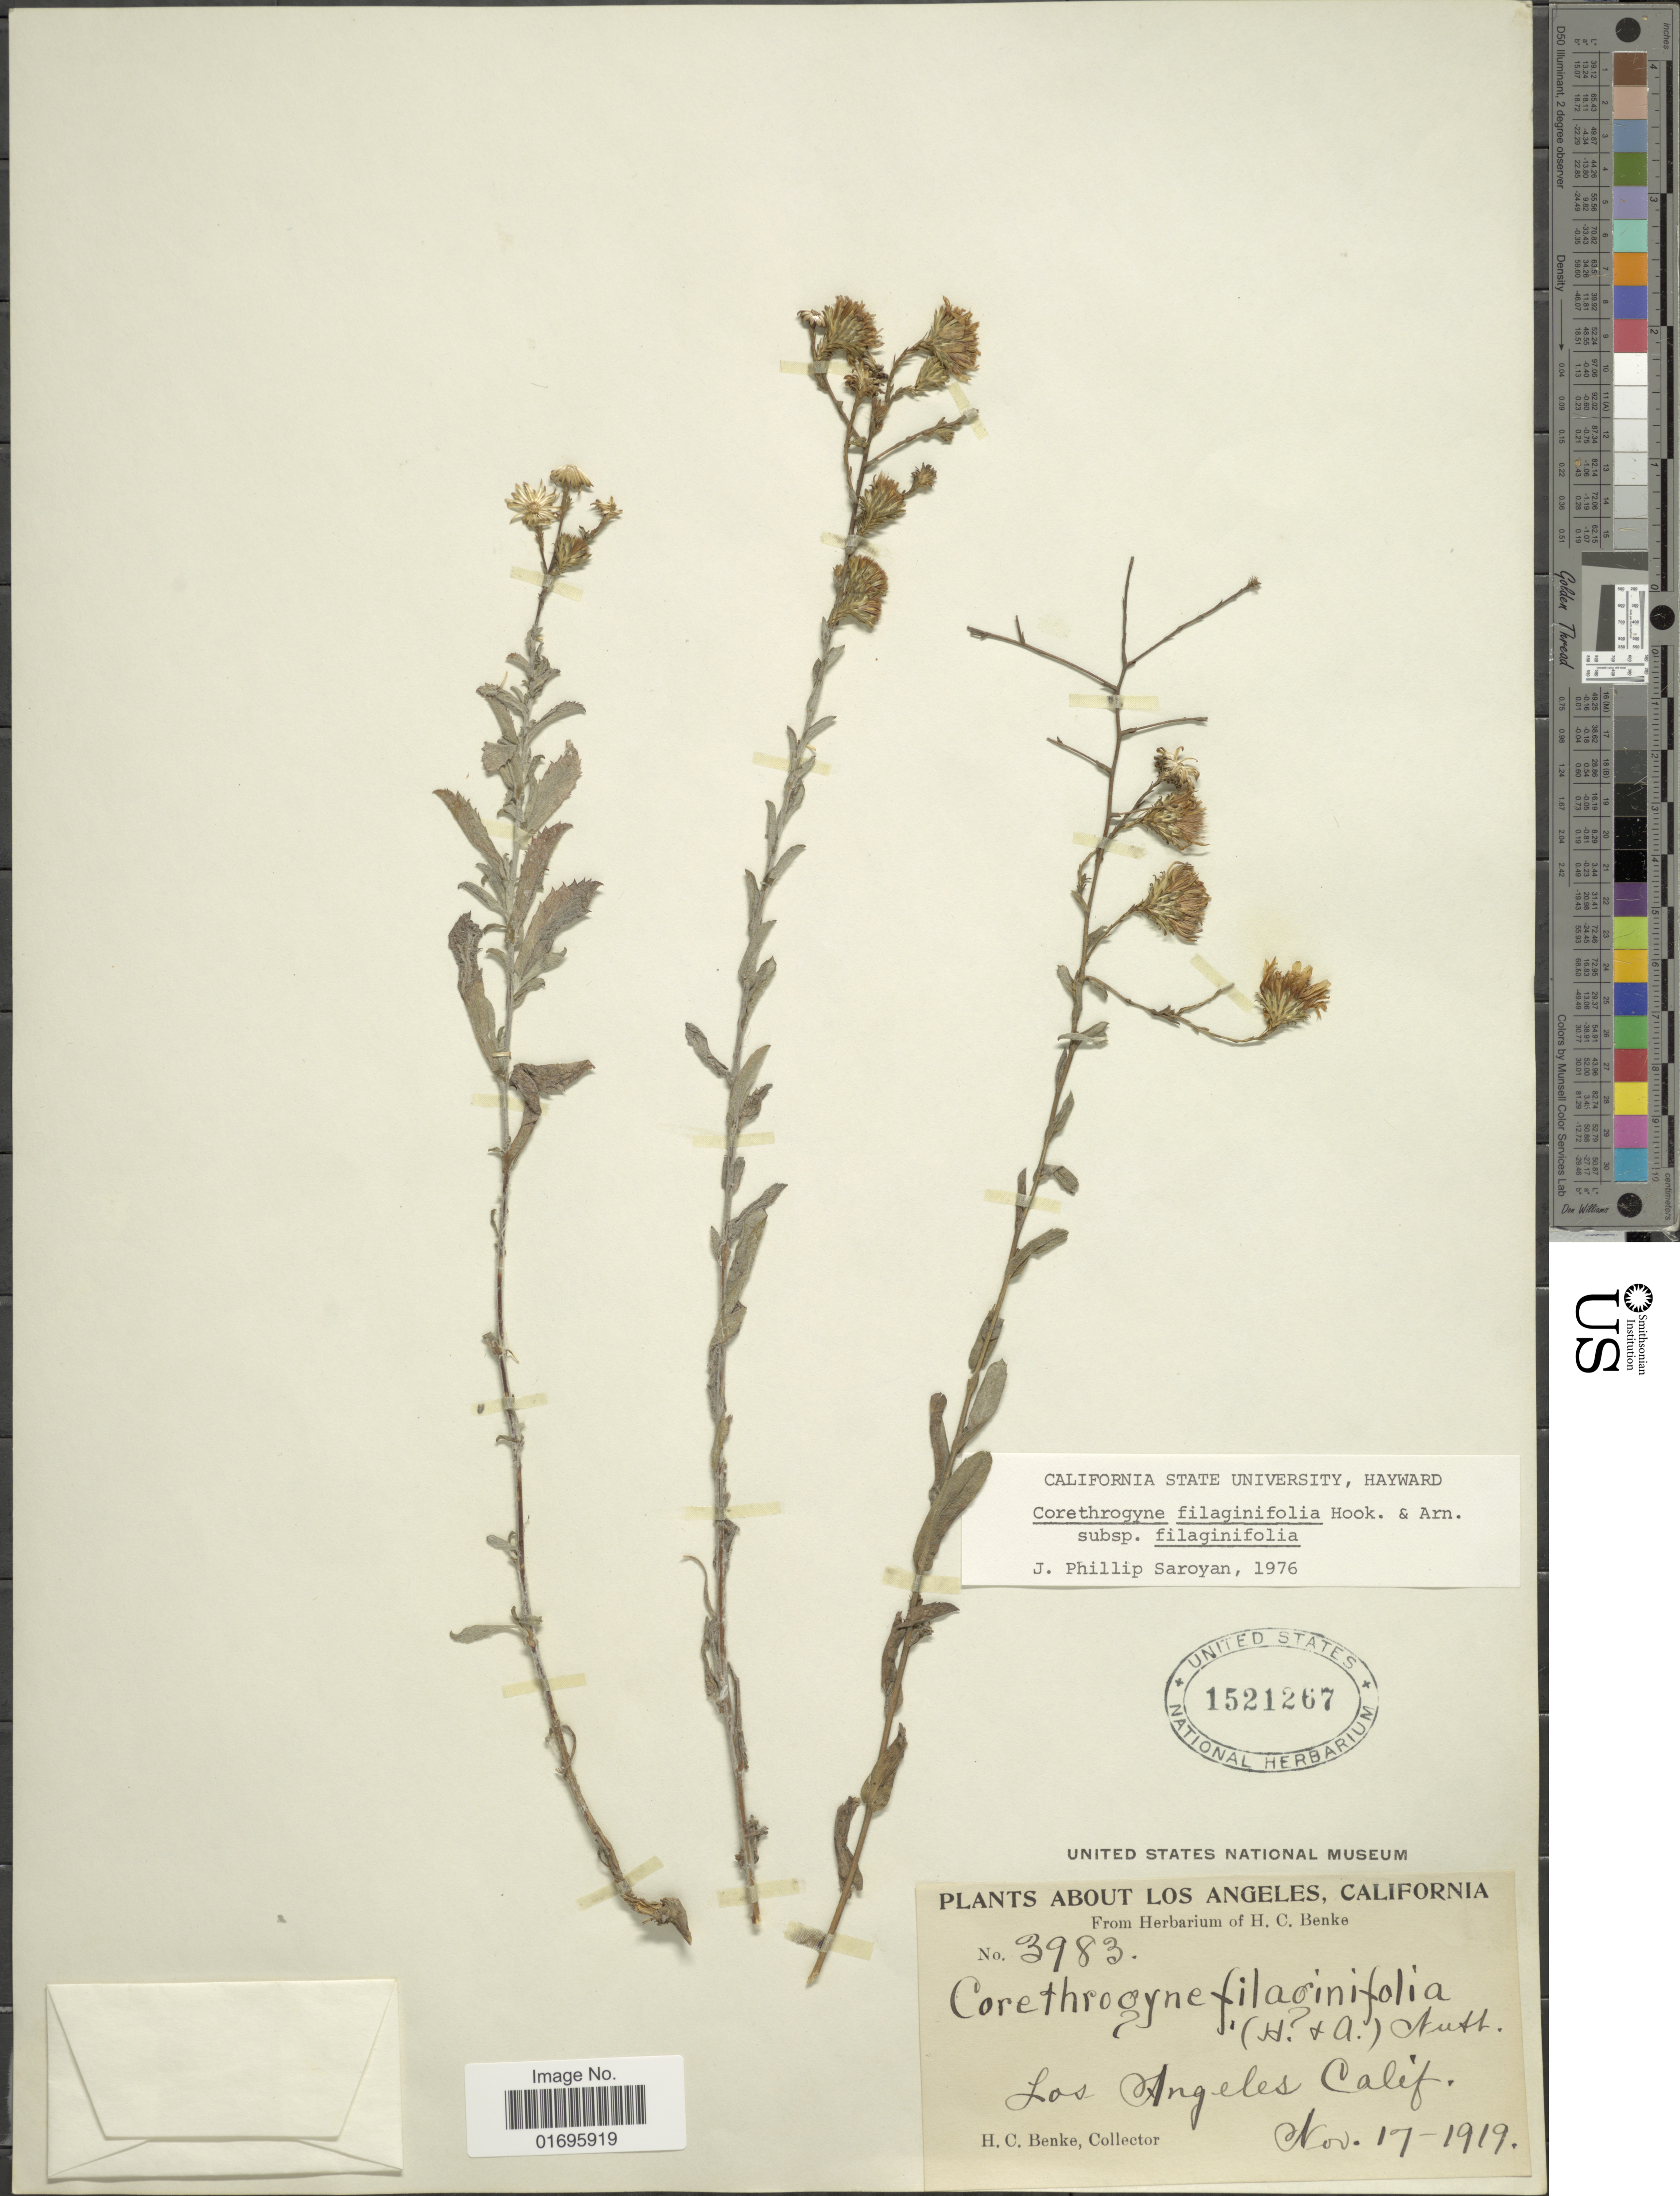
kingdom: Plantae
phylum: Tracheophyta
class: Magnoliopsida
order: Asterales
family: Asteraceae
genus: Corethrogyne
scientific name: Corethrogyne filaginifolia var. filaginifolia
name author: (Hook.) Nutt.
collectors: H. Benke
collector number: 3983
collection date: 1919-11-17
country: United States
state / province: California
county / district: Los Angeles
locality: Los Angeles, Calif.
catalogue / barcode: US 1521267